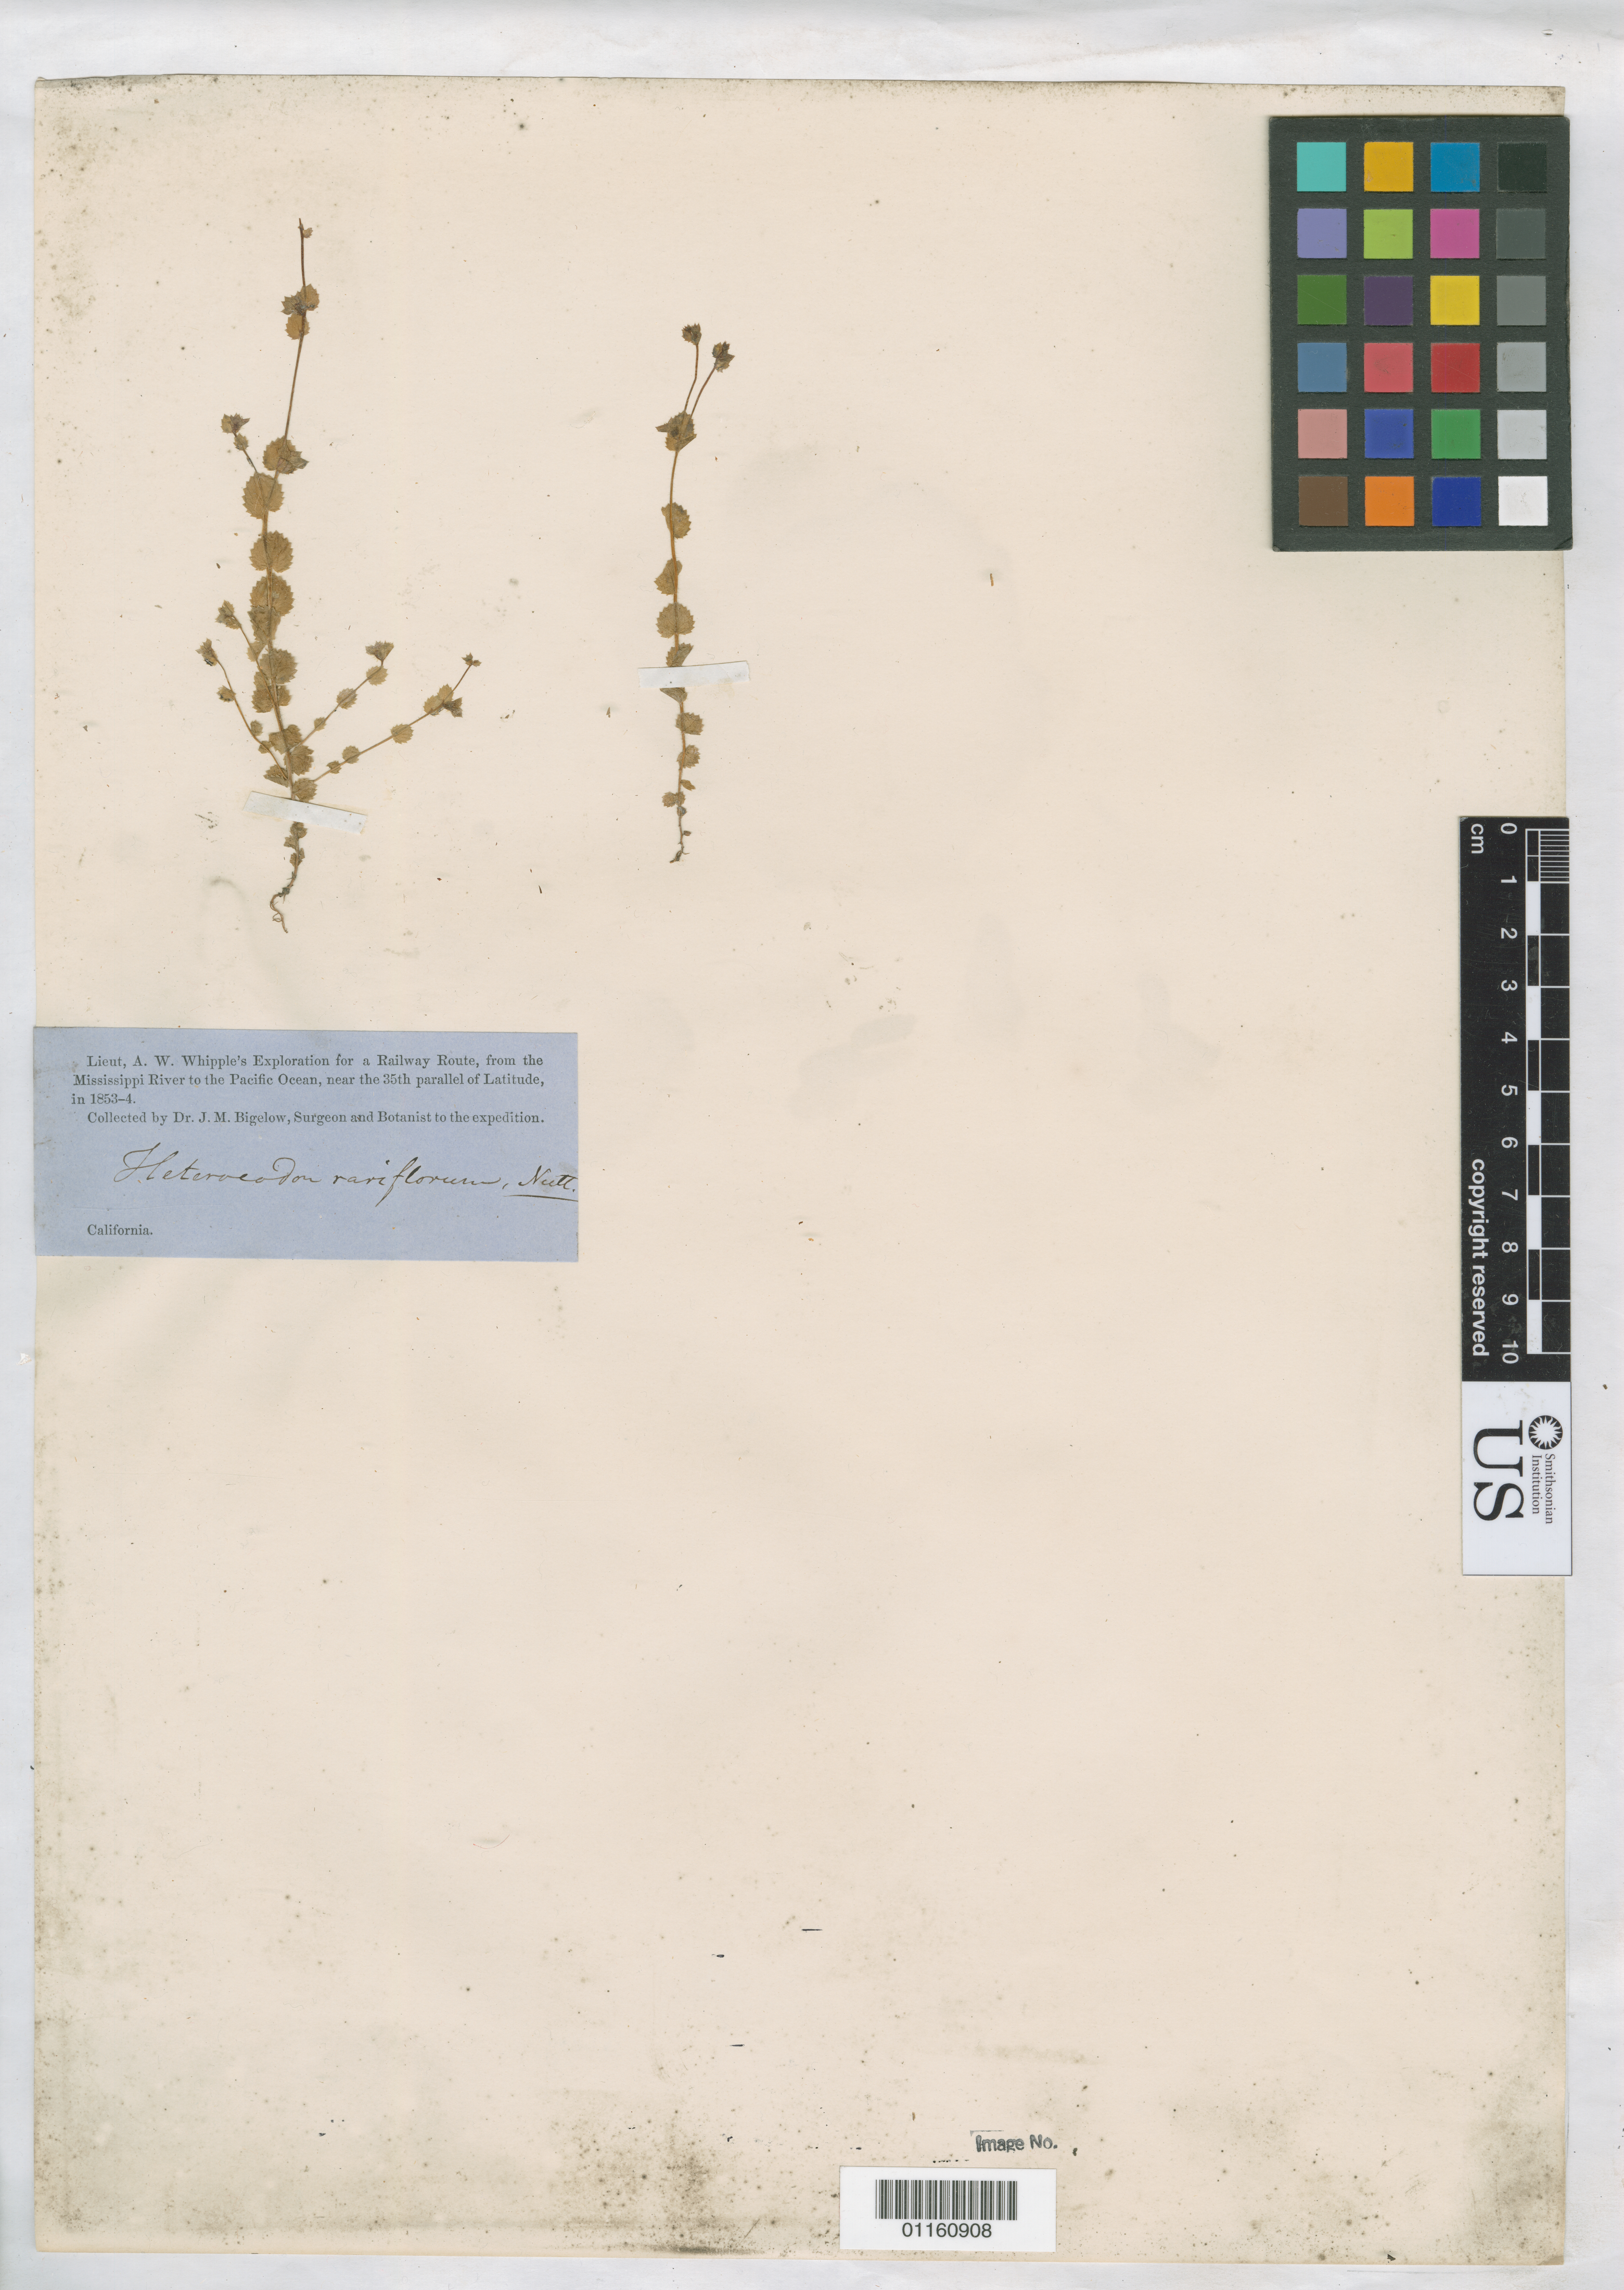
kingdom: Plantae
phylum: Tracheophyta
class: Magnoliopsida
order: Asterales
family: Campanulaceae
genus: Heterocodon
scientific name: Heterocodon rariflorum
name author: Nutt.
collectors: J. M. Bigelow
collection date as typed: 1853 to -- --- 1854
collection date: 1853/1854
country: United States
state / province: California